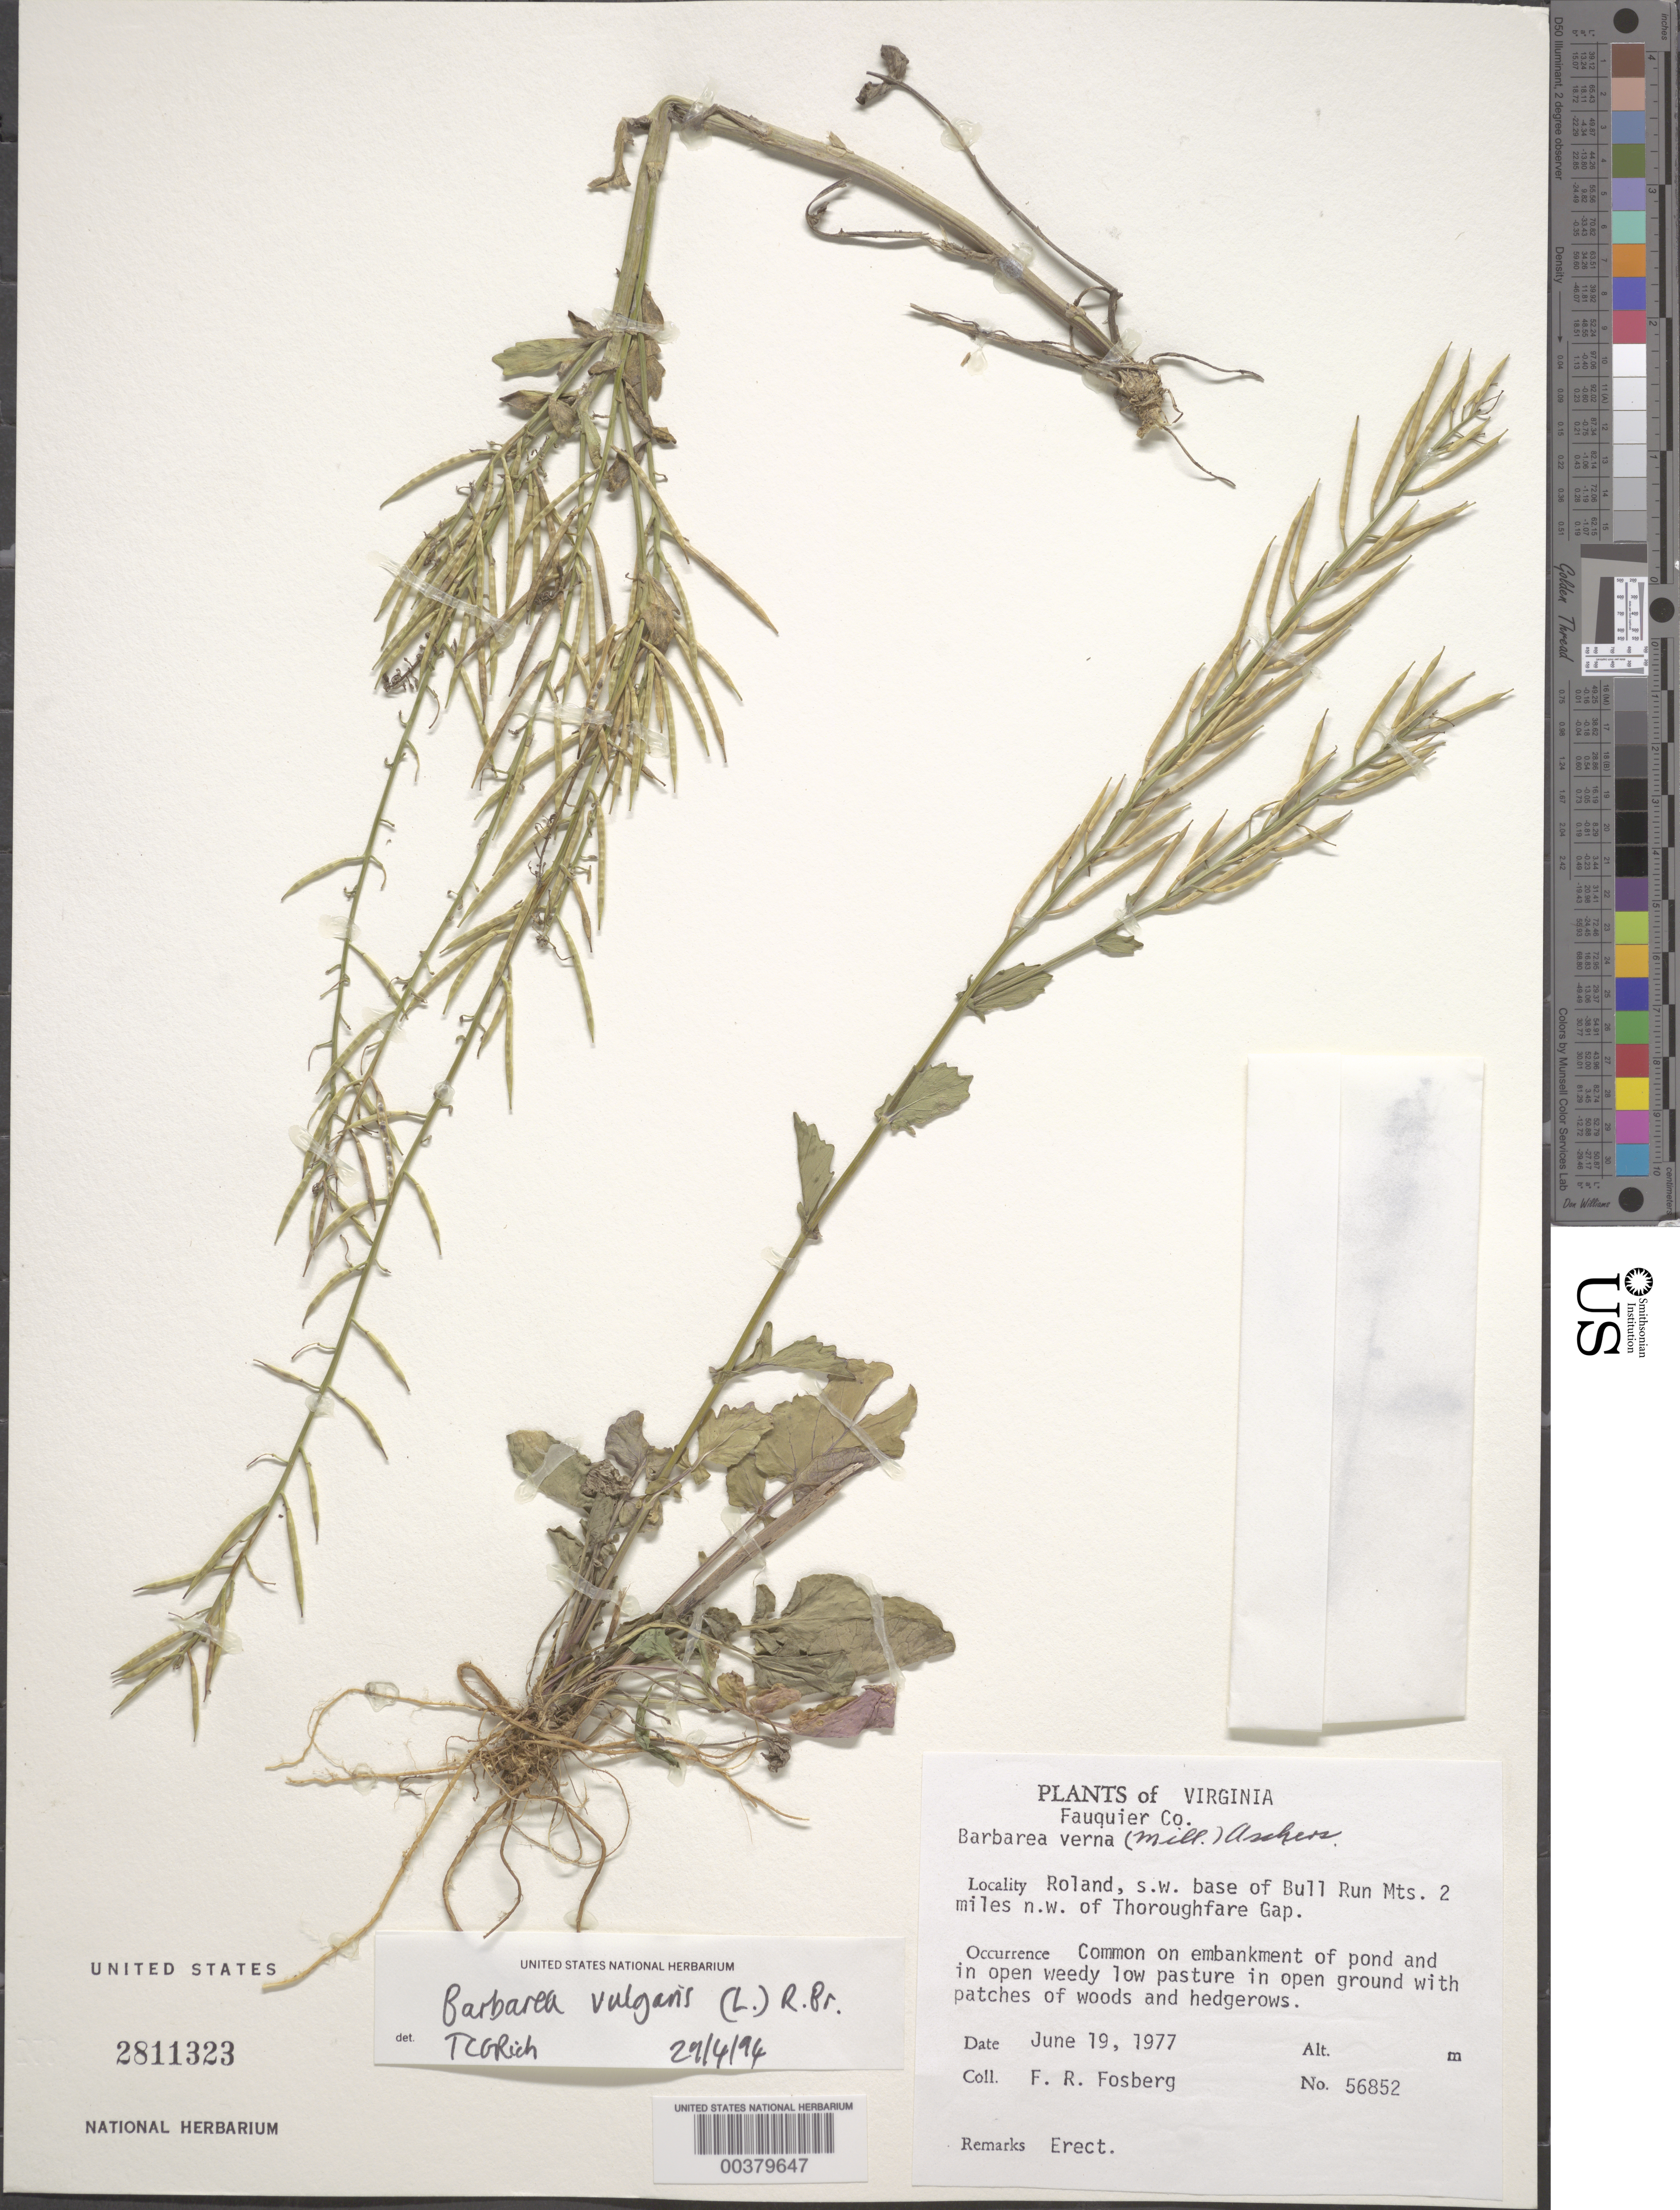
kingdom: Plantae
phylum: Tracheophyta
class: Magnoliopsida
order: Brassicales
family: Brassicaceae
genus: Barbarea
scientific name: Barbarea vulgaris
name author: W.T. Aiton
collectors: F. R. Fosberg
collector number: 56852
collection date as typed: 19 Jun 1977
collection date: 1977-06-19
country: United States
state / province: Virginia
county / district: Fauquier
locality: Roland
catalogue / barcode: US 2811323